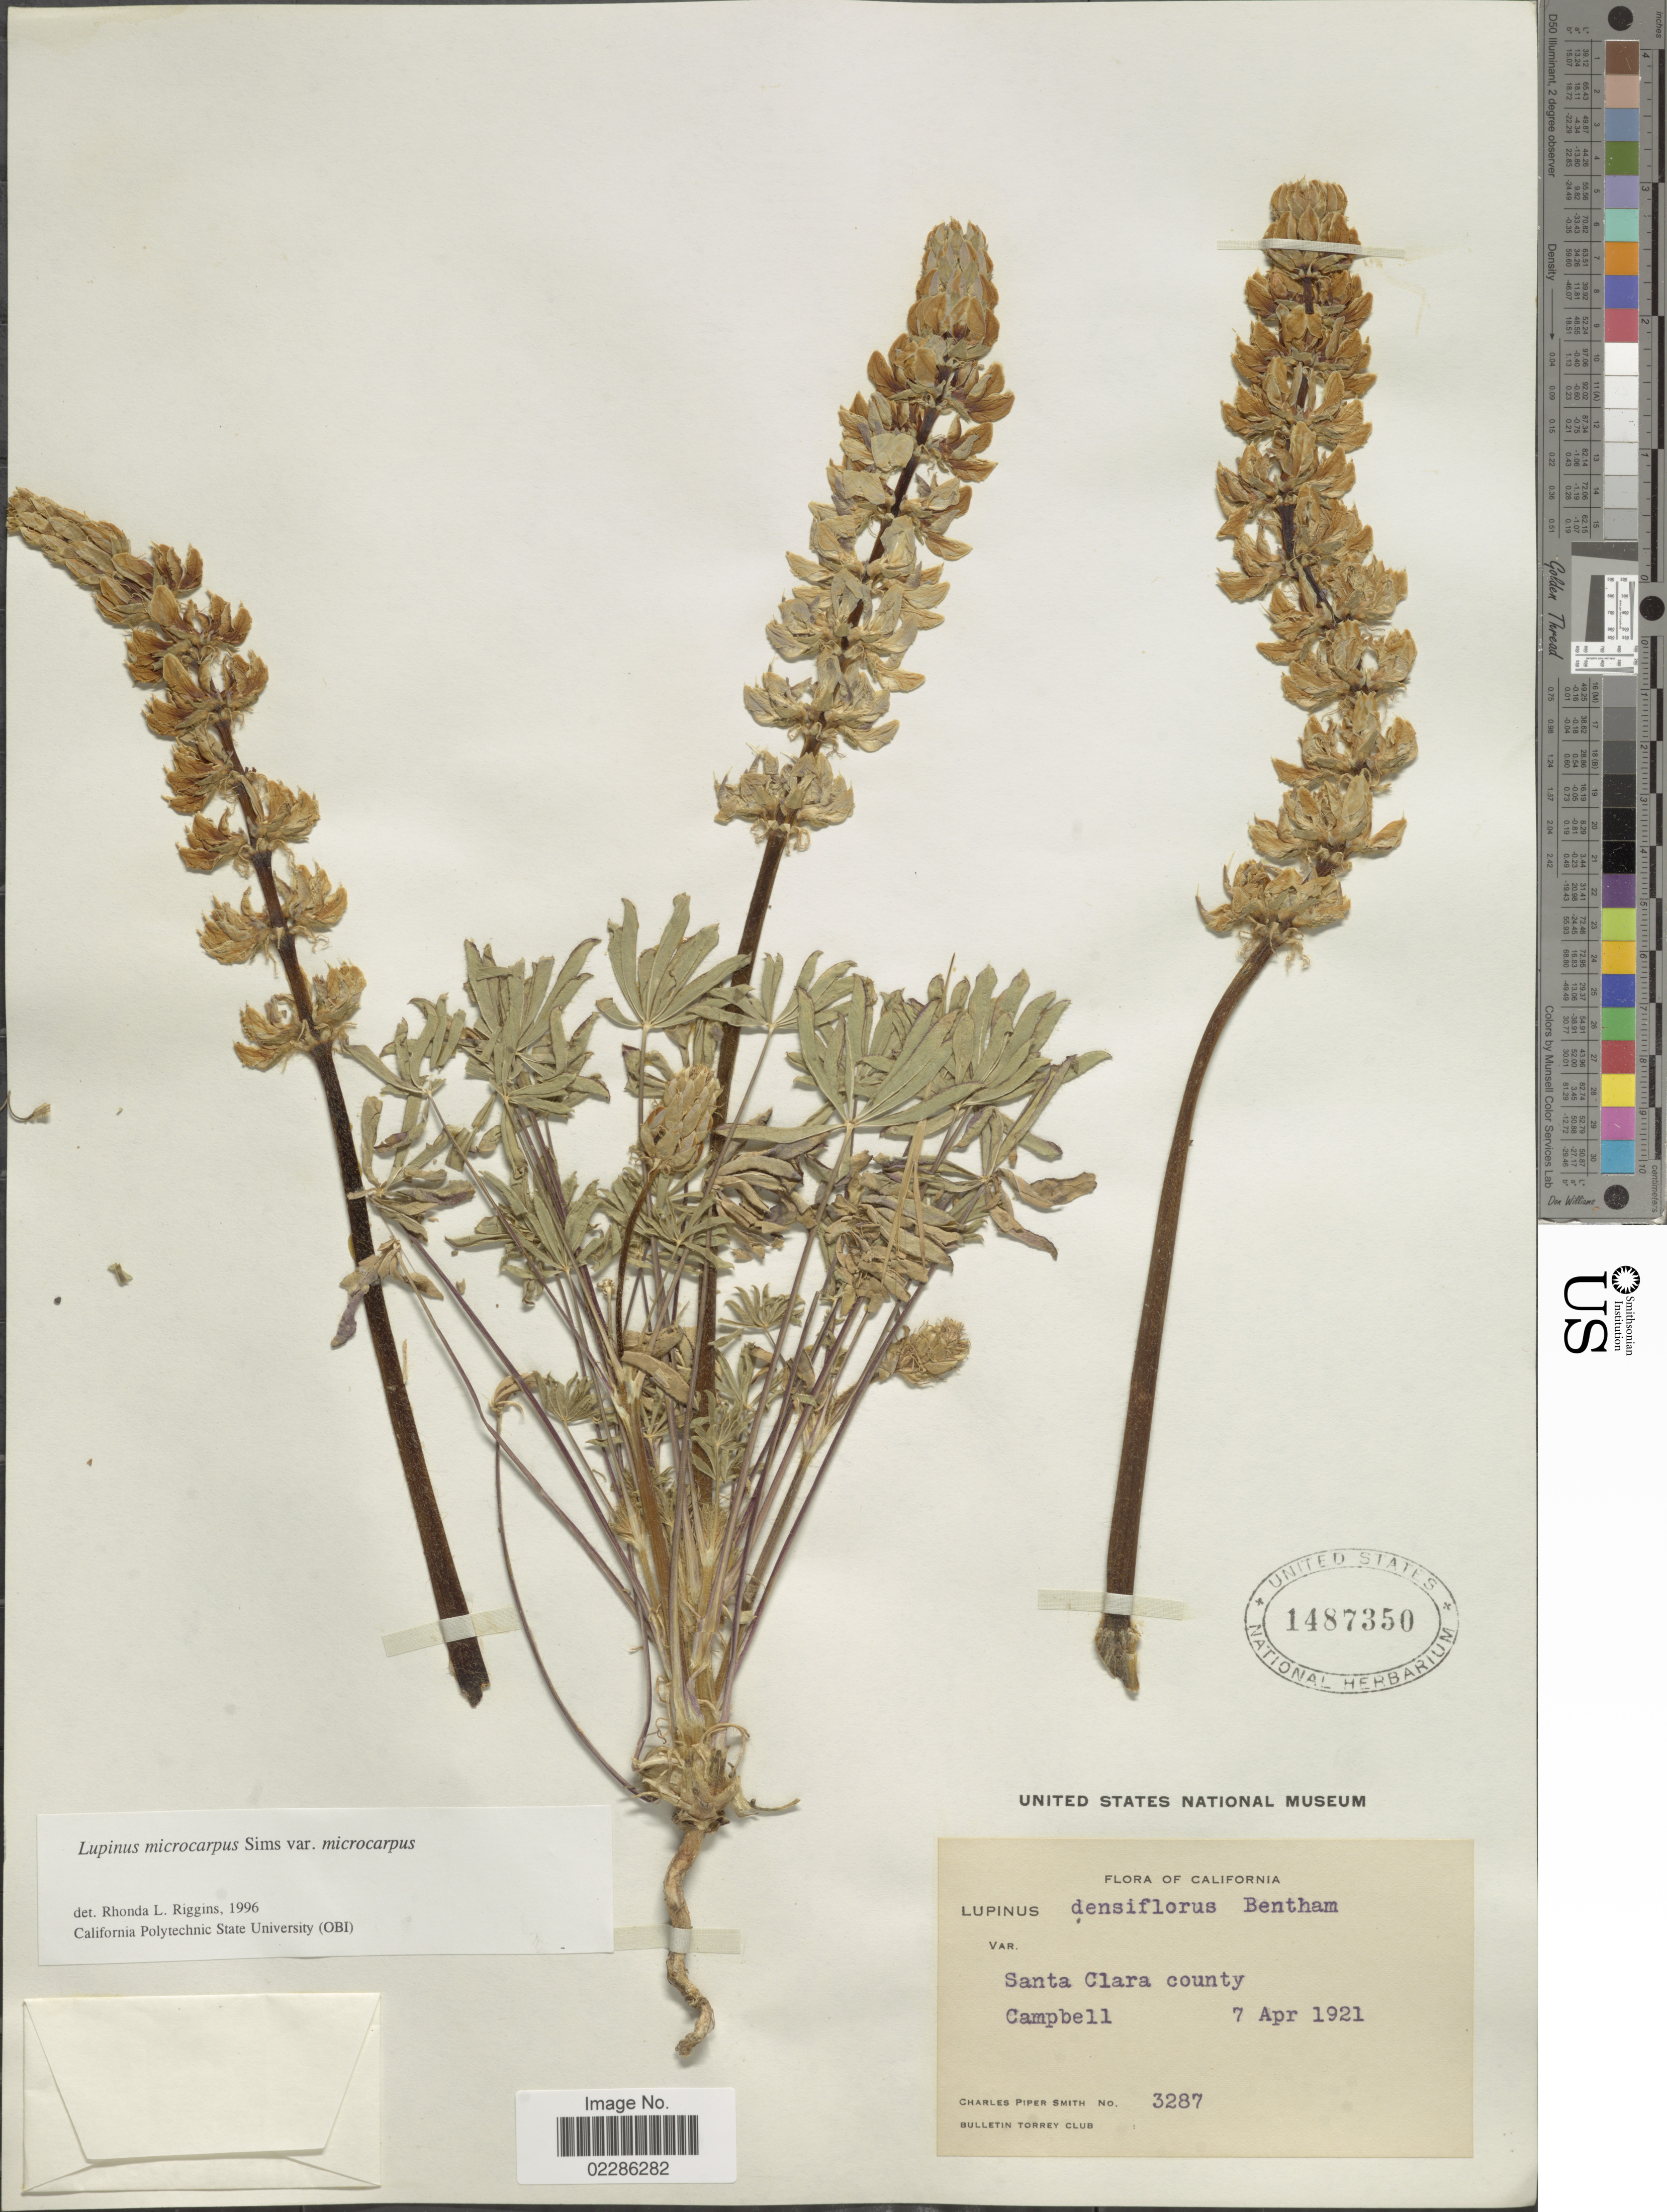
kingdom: Plantae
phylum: Tracheophyta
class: Magnoliopsida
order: Fabales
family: Fabaceae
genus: Lupinus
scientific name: Lupinus microcarpus var. microcarpus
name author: Sims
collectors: C. P. Smith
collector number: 3287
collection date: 1921-04-07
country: United States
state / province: California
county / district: Santa Clara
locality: Santa Clara county, Campbell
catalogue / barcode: US 1487350